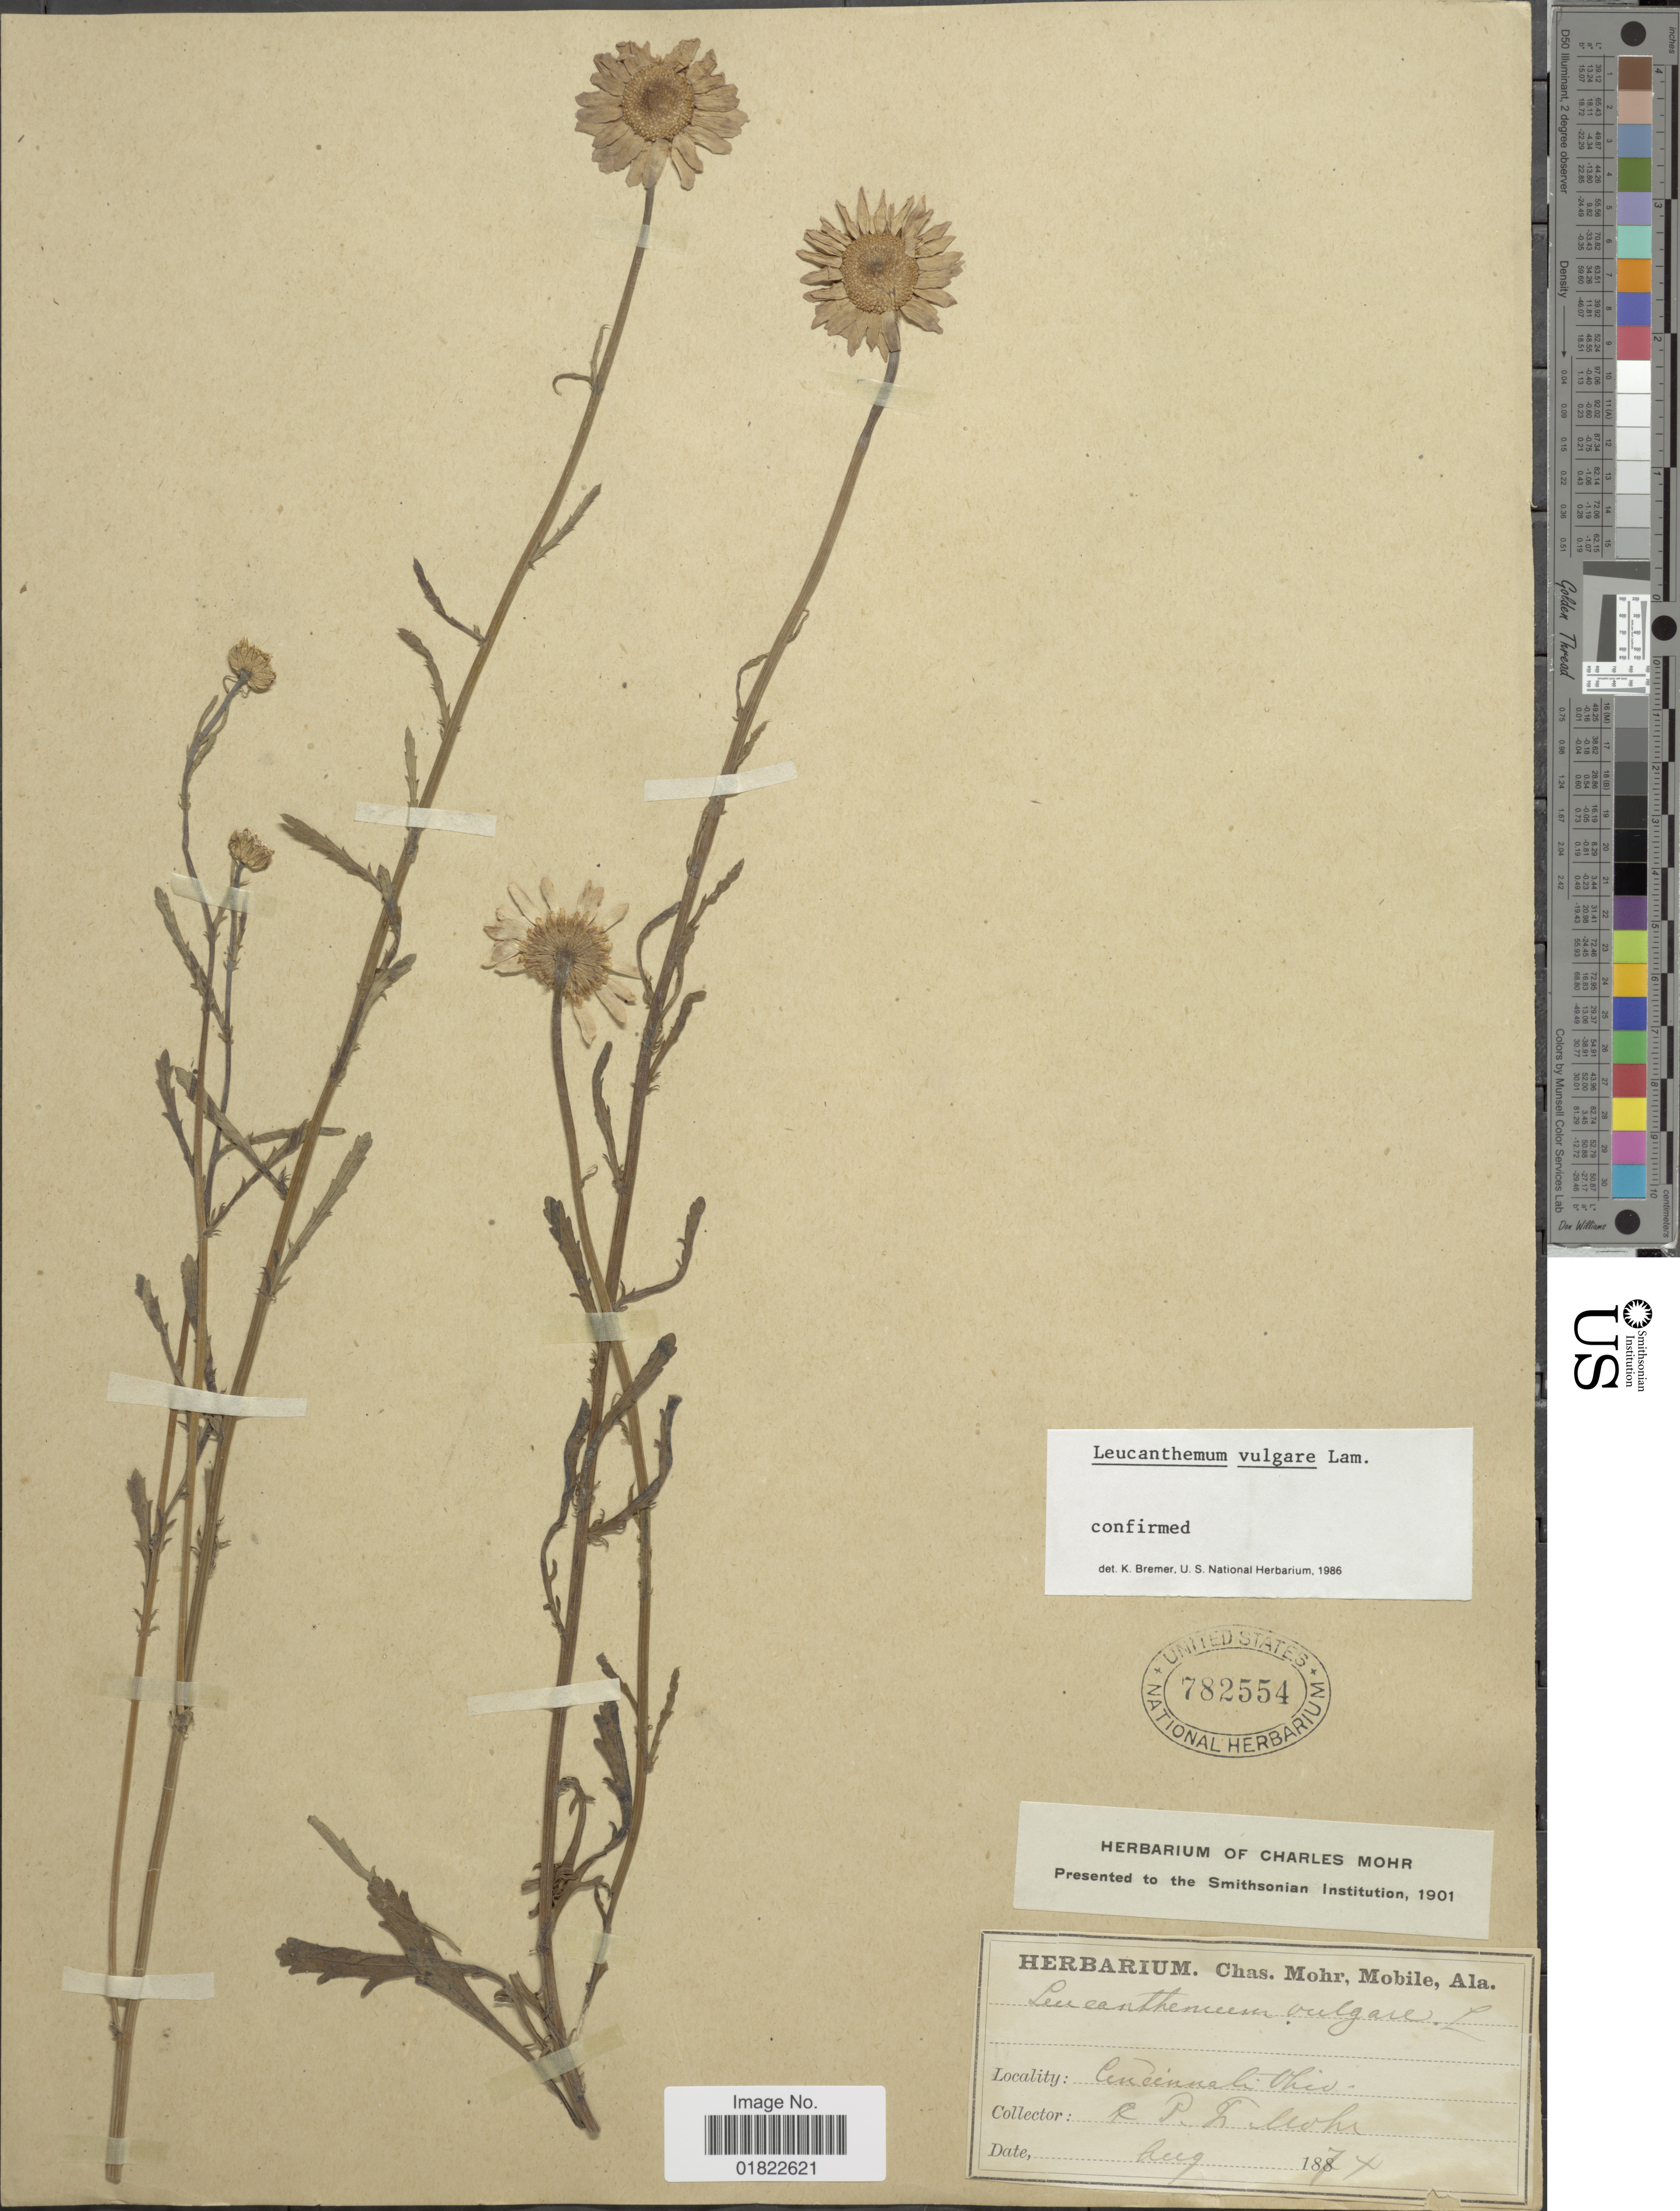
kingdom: Plantae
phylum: Tracheophyta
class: Magnoliopsida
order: Asterales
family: Asteraceae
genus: Leucanthemum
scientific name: Leucanthemum vulgare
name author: Lam.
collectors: P. F. Mohr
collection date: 1874-08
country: United States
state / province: Ohio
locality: Cincinnati Ohio.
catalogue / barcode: US 782554